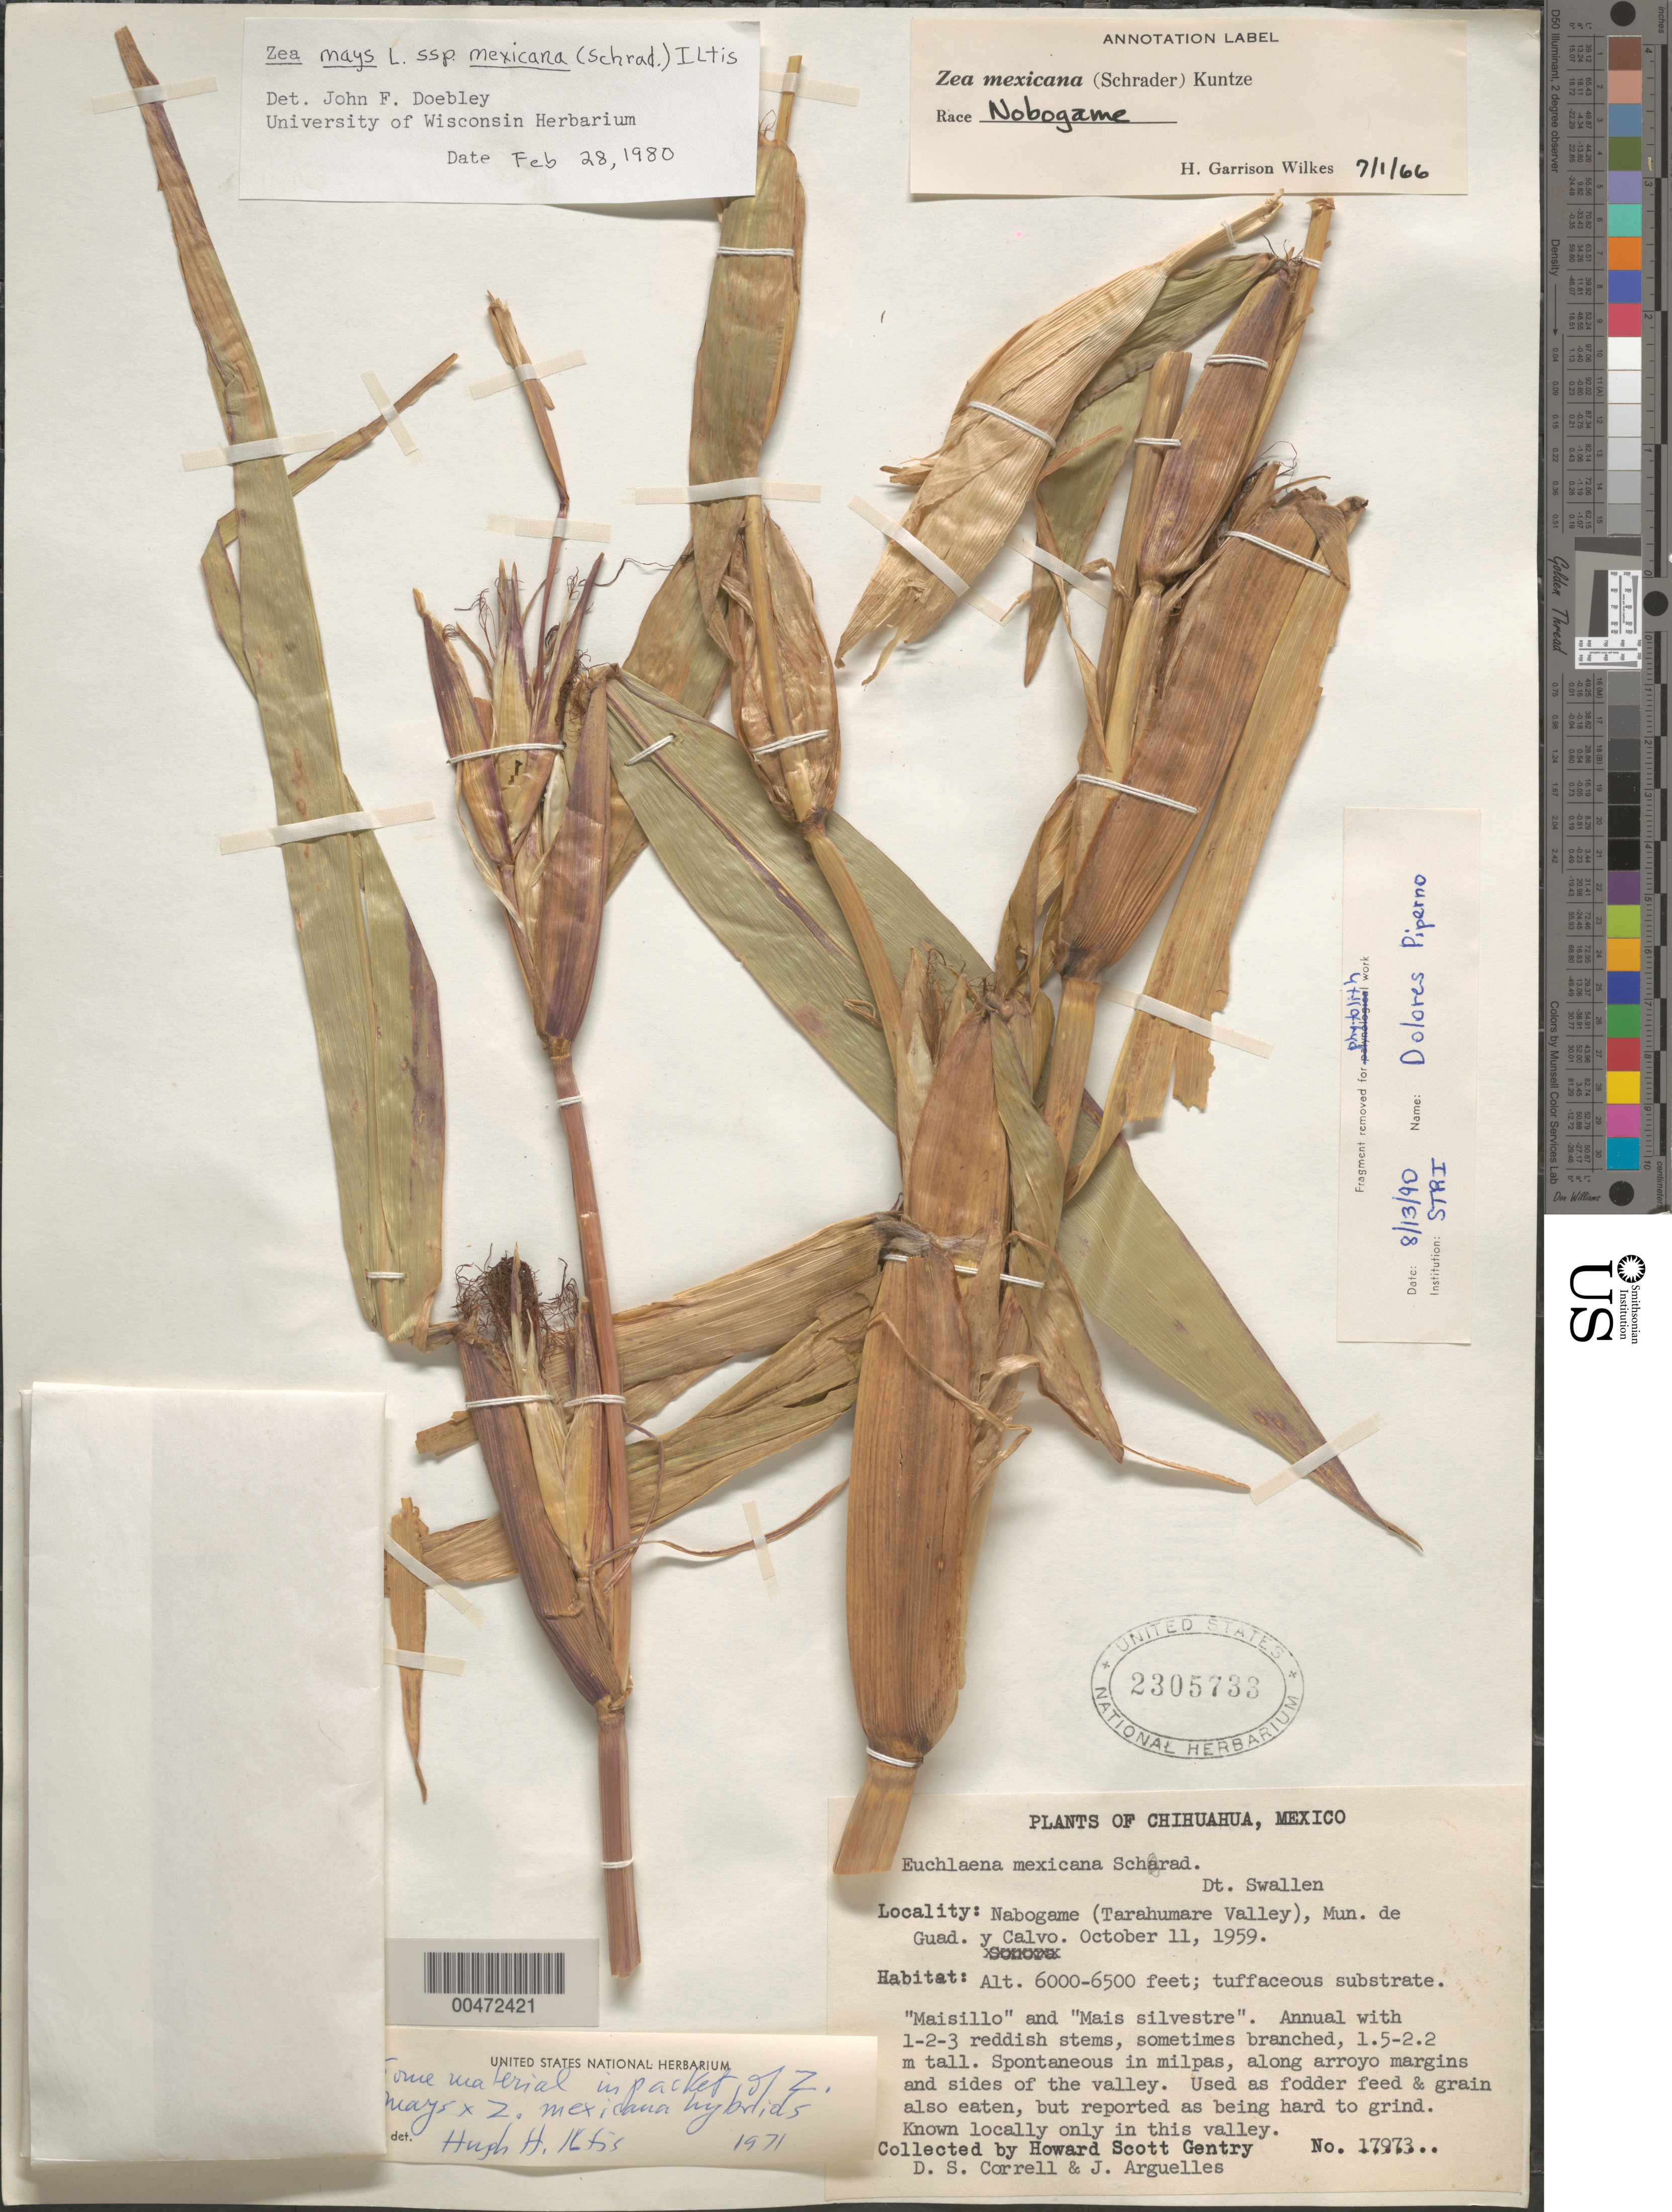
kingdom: Plantae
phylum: Tracheophyta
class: Liliopsida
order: Poales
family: Poaceae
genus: Zea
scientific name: Zea mays subsp. mexicana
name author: (Schrad.) Iltis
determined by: Doebley, John F.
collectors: H. S. Gentry, D. S. Correll & J. Arguelles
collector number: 17973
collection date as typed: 11 Oct 1959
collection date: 1959-10-11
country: Mexico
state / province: Chihuahua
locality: Nabogame (Tarahumare Valley), Guad. y Calvo Mun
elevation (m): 1829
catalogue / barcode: US 2305733